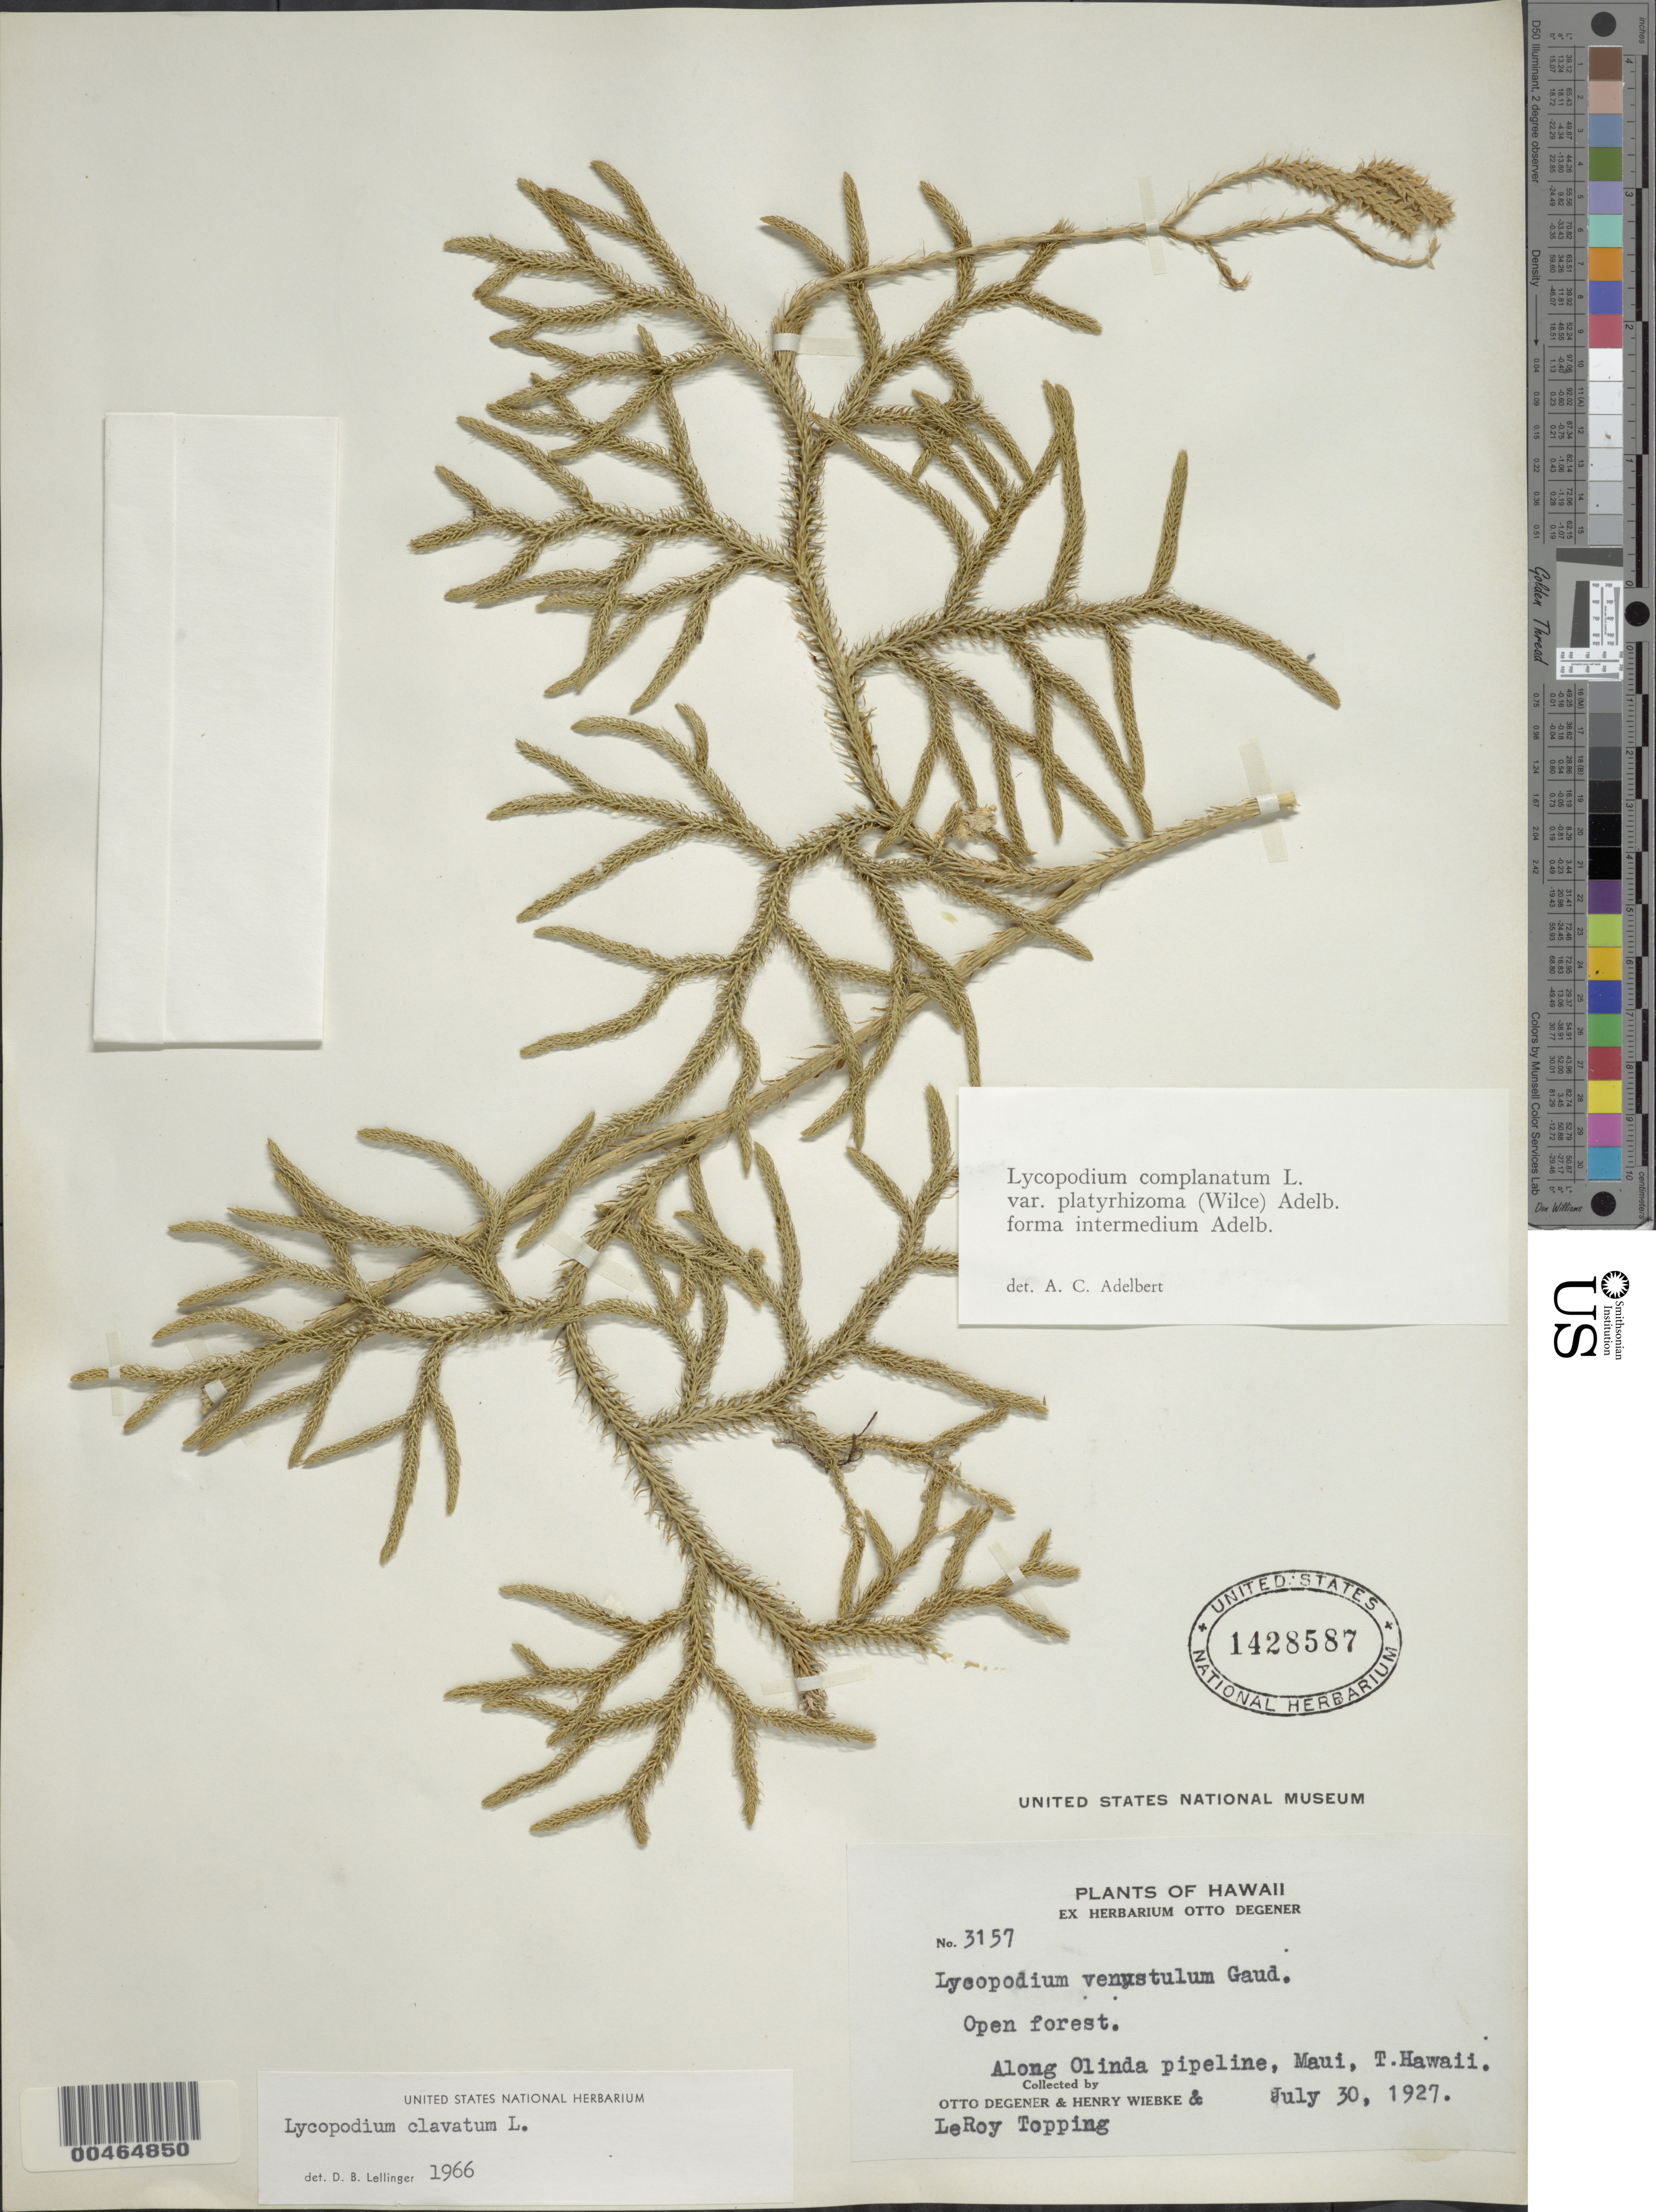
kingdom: Plantae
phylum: Tracheophyta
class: Lycopodiopsida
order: Lycopodiales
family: Lycopodiaceae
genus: Lycopodium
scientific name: Lycopodium clavatum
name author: L.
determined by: Adelbert, A. C.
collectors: O. Degener, H. Wiebke & D. L. Topping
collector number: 3157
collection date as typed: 30 Jul 1927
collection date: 1927-07-30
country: United States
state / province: Hawaii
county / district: Maui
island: Maui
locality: Along Olinda pipeline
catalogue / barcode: US 1428587